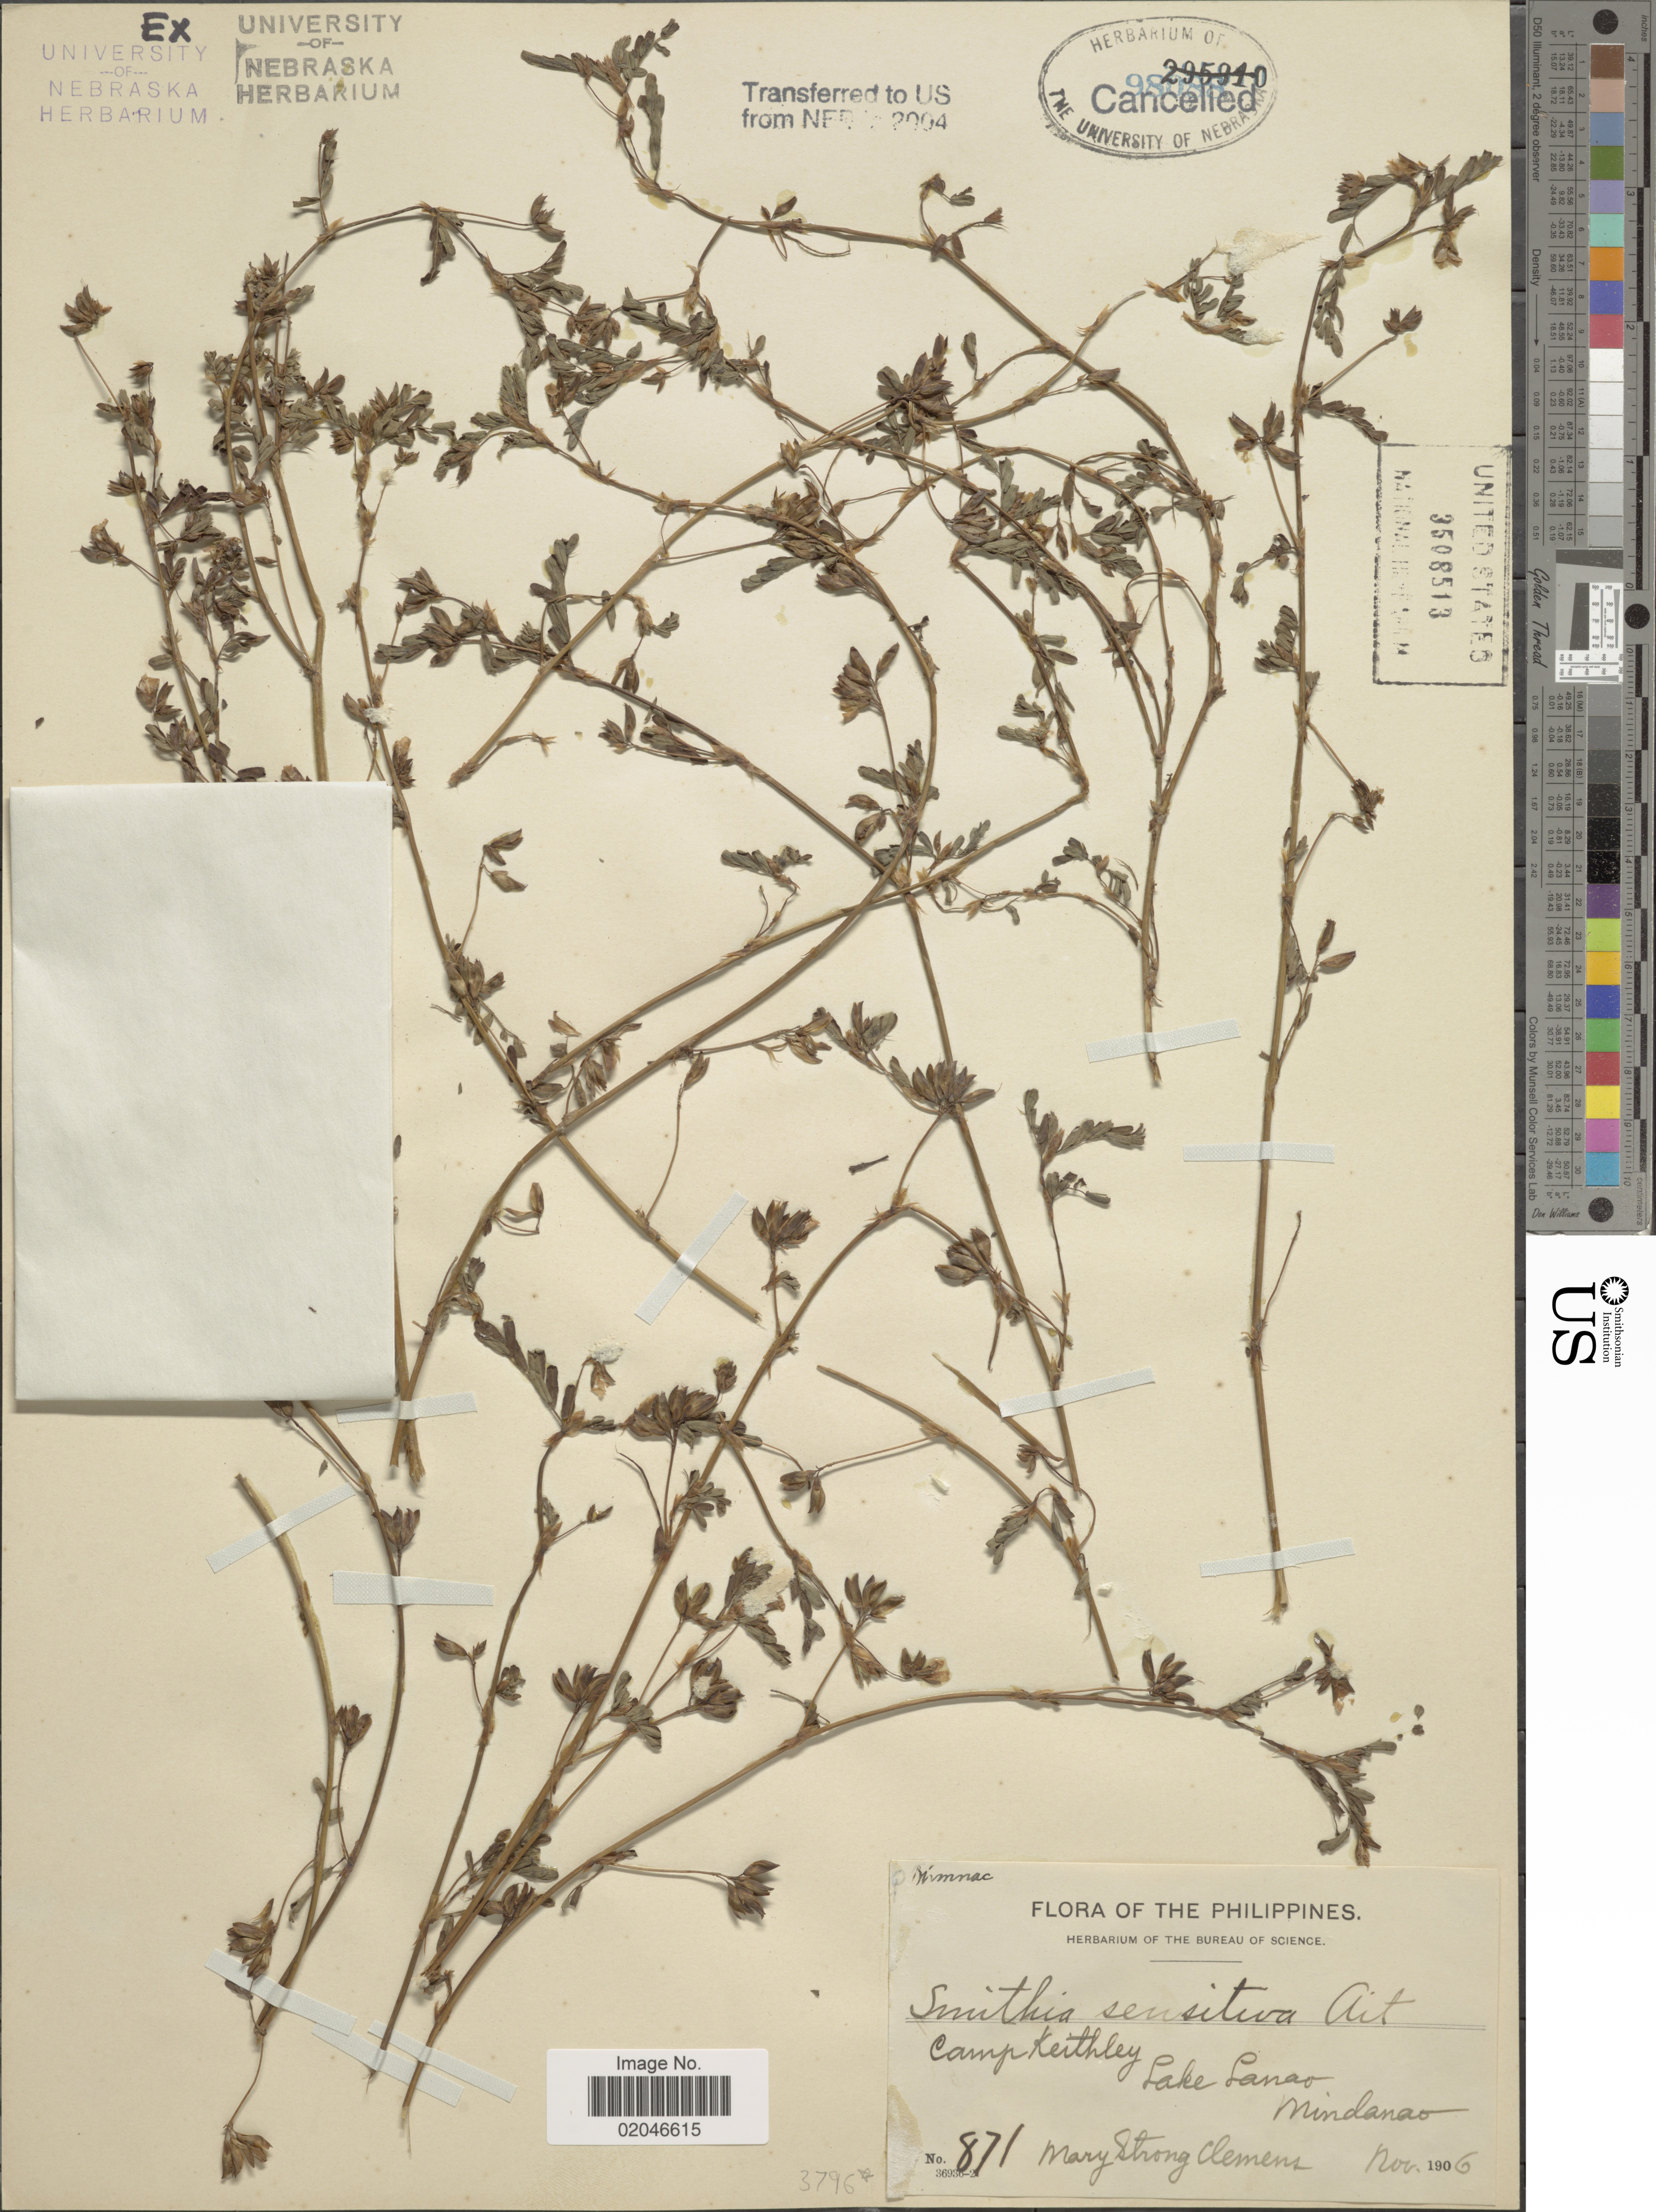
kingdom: Plantae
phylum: Tracheophyta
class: Magnoliopsida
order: Fabales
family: Fabaceae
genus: Smithia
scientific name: Smithia sensitiva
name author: Aiton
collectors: M. S. Clemens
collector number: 871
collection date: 1906-11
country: Philippines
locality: Camp Keithley, Lake Lanao, Mindanao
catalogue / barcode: US 3508513